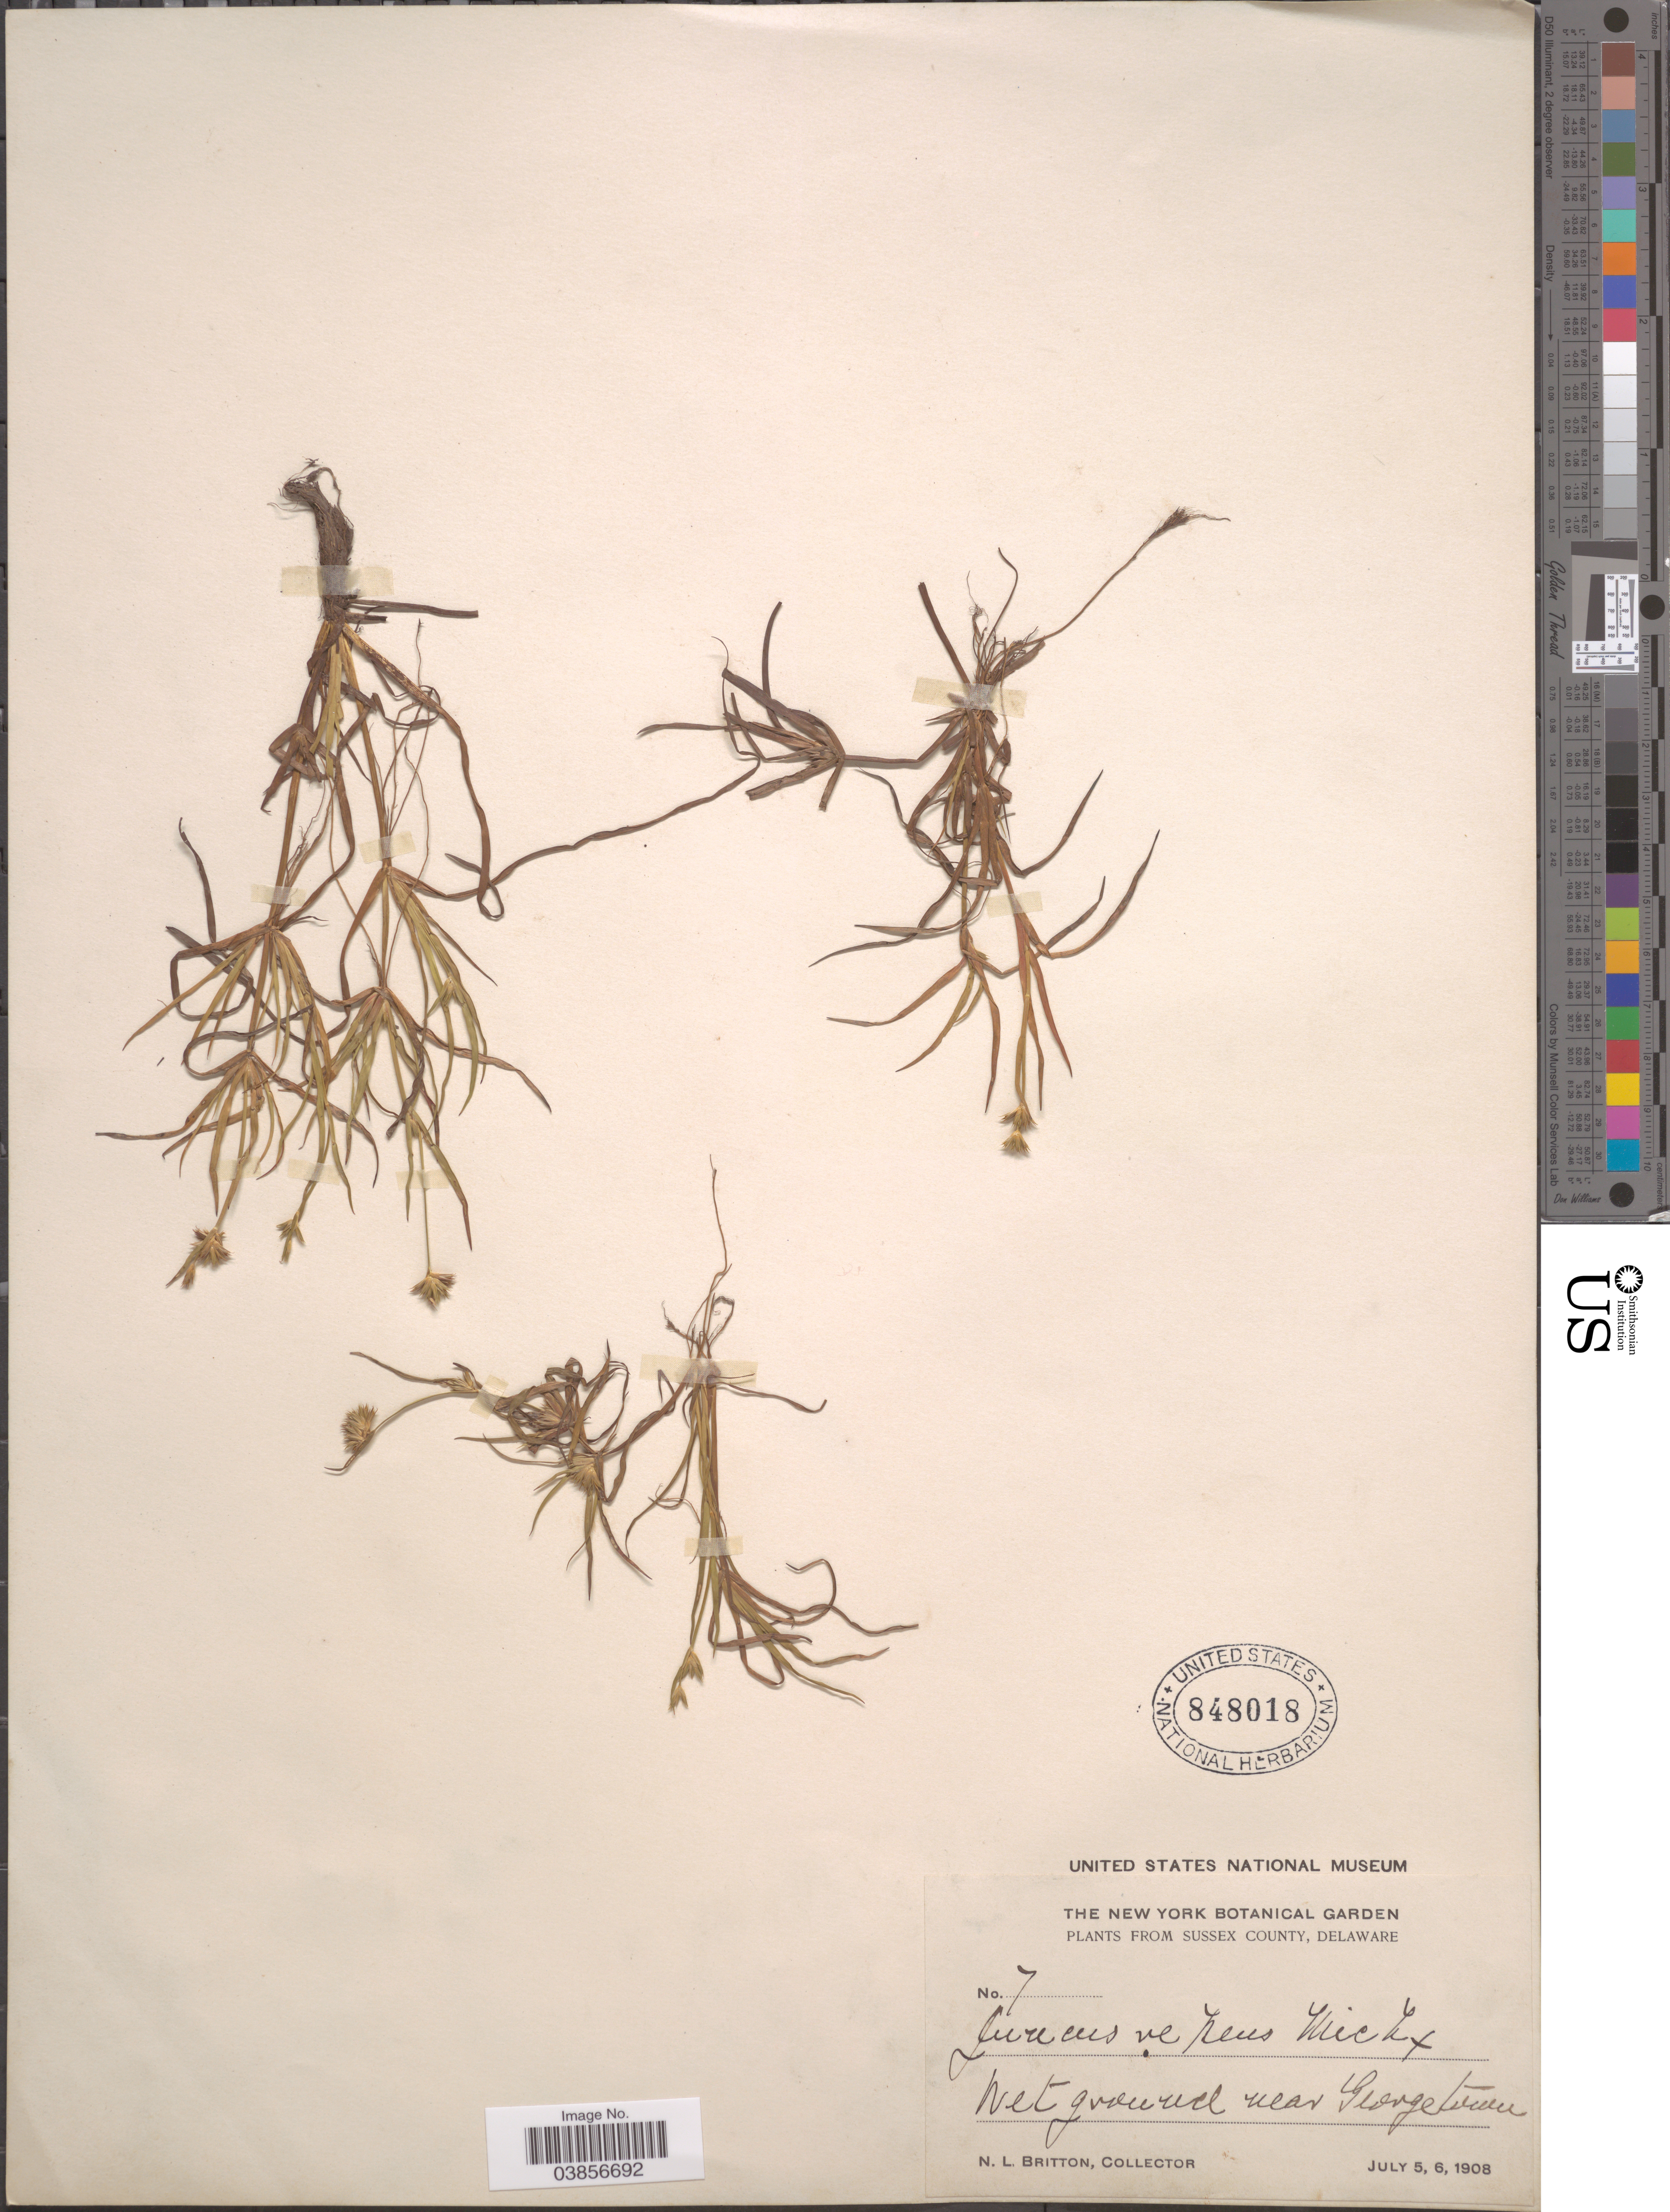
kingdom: Plantae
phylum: Tracheophyta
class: Liliopsida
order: Poales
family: Juncaceae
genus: Juncus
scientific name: Juncus repens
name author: Michx.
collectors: Mrs. N. L. Britton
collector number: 7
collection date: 1908-07-05/1908-07-06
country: United States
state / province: Delaware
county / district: Sussex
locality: Sussex County. Near Georgetown.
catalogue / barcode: US 848018